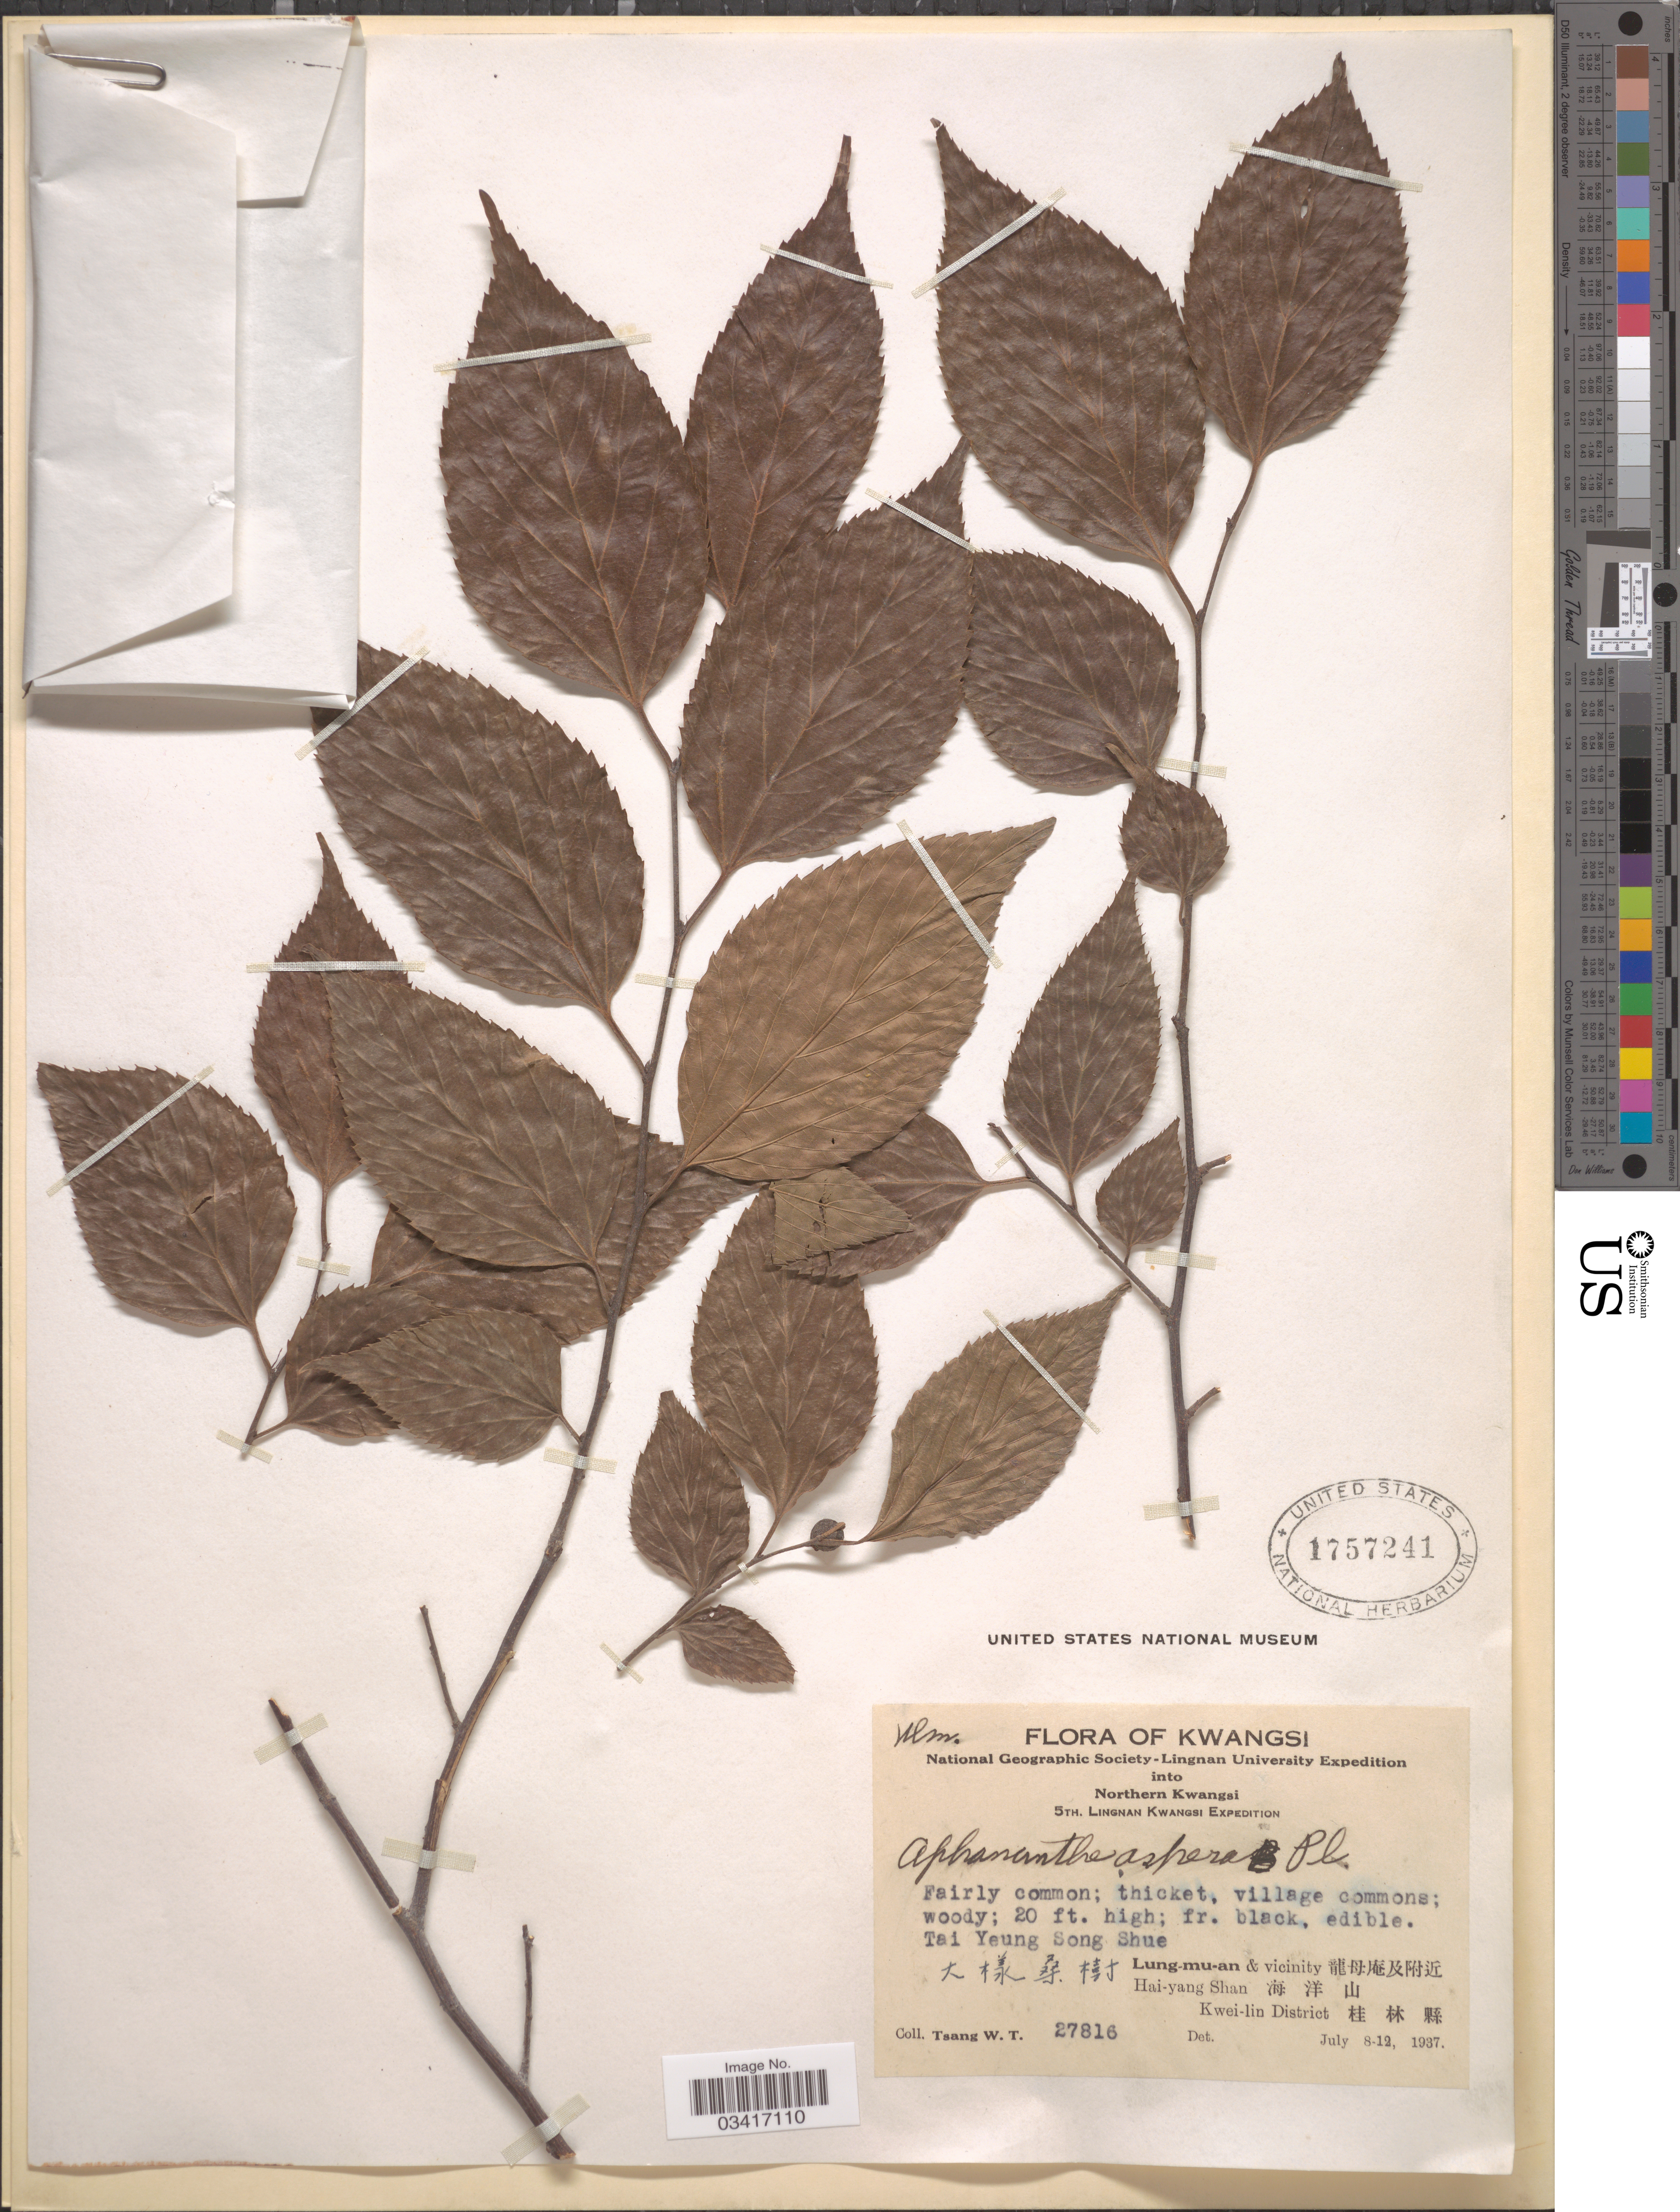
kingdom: Plantae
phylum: Tracheophyta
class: Magnoliopsida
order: Rosales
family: Cannabaceae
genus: Aphananthe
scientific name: Aphananthe aspera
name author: Planch.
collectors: W. T. Tsang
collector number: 27816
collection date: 1937-07-08/1937-07-12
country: China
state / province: Guangxi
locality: Northern Kwangsi. Lung-mu-an & vicinity X. Hai-yang Shan X. Kwei-lin District X.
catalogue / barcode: US 1757241